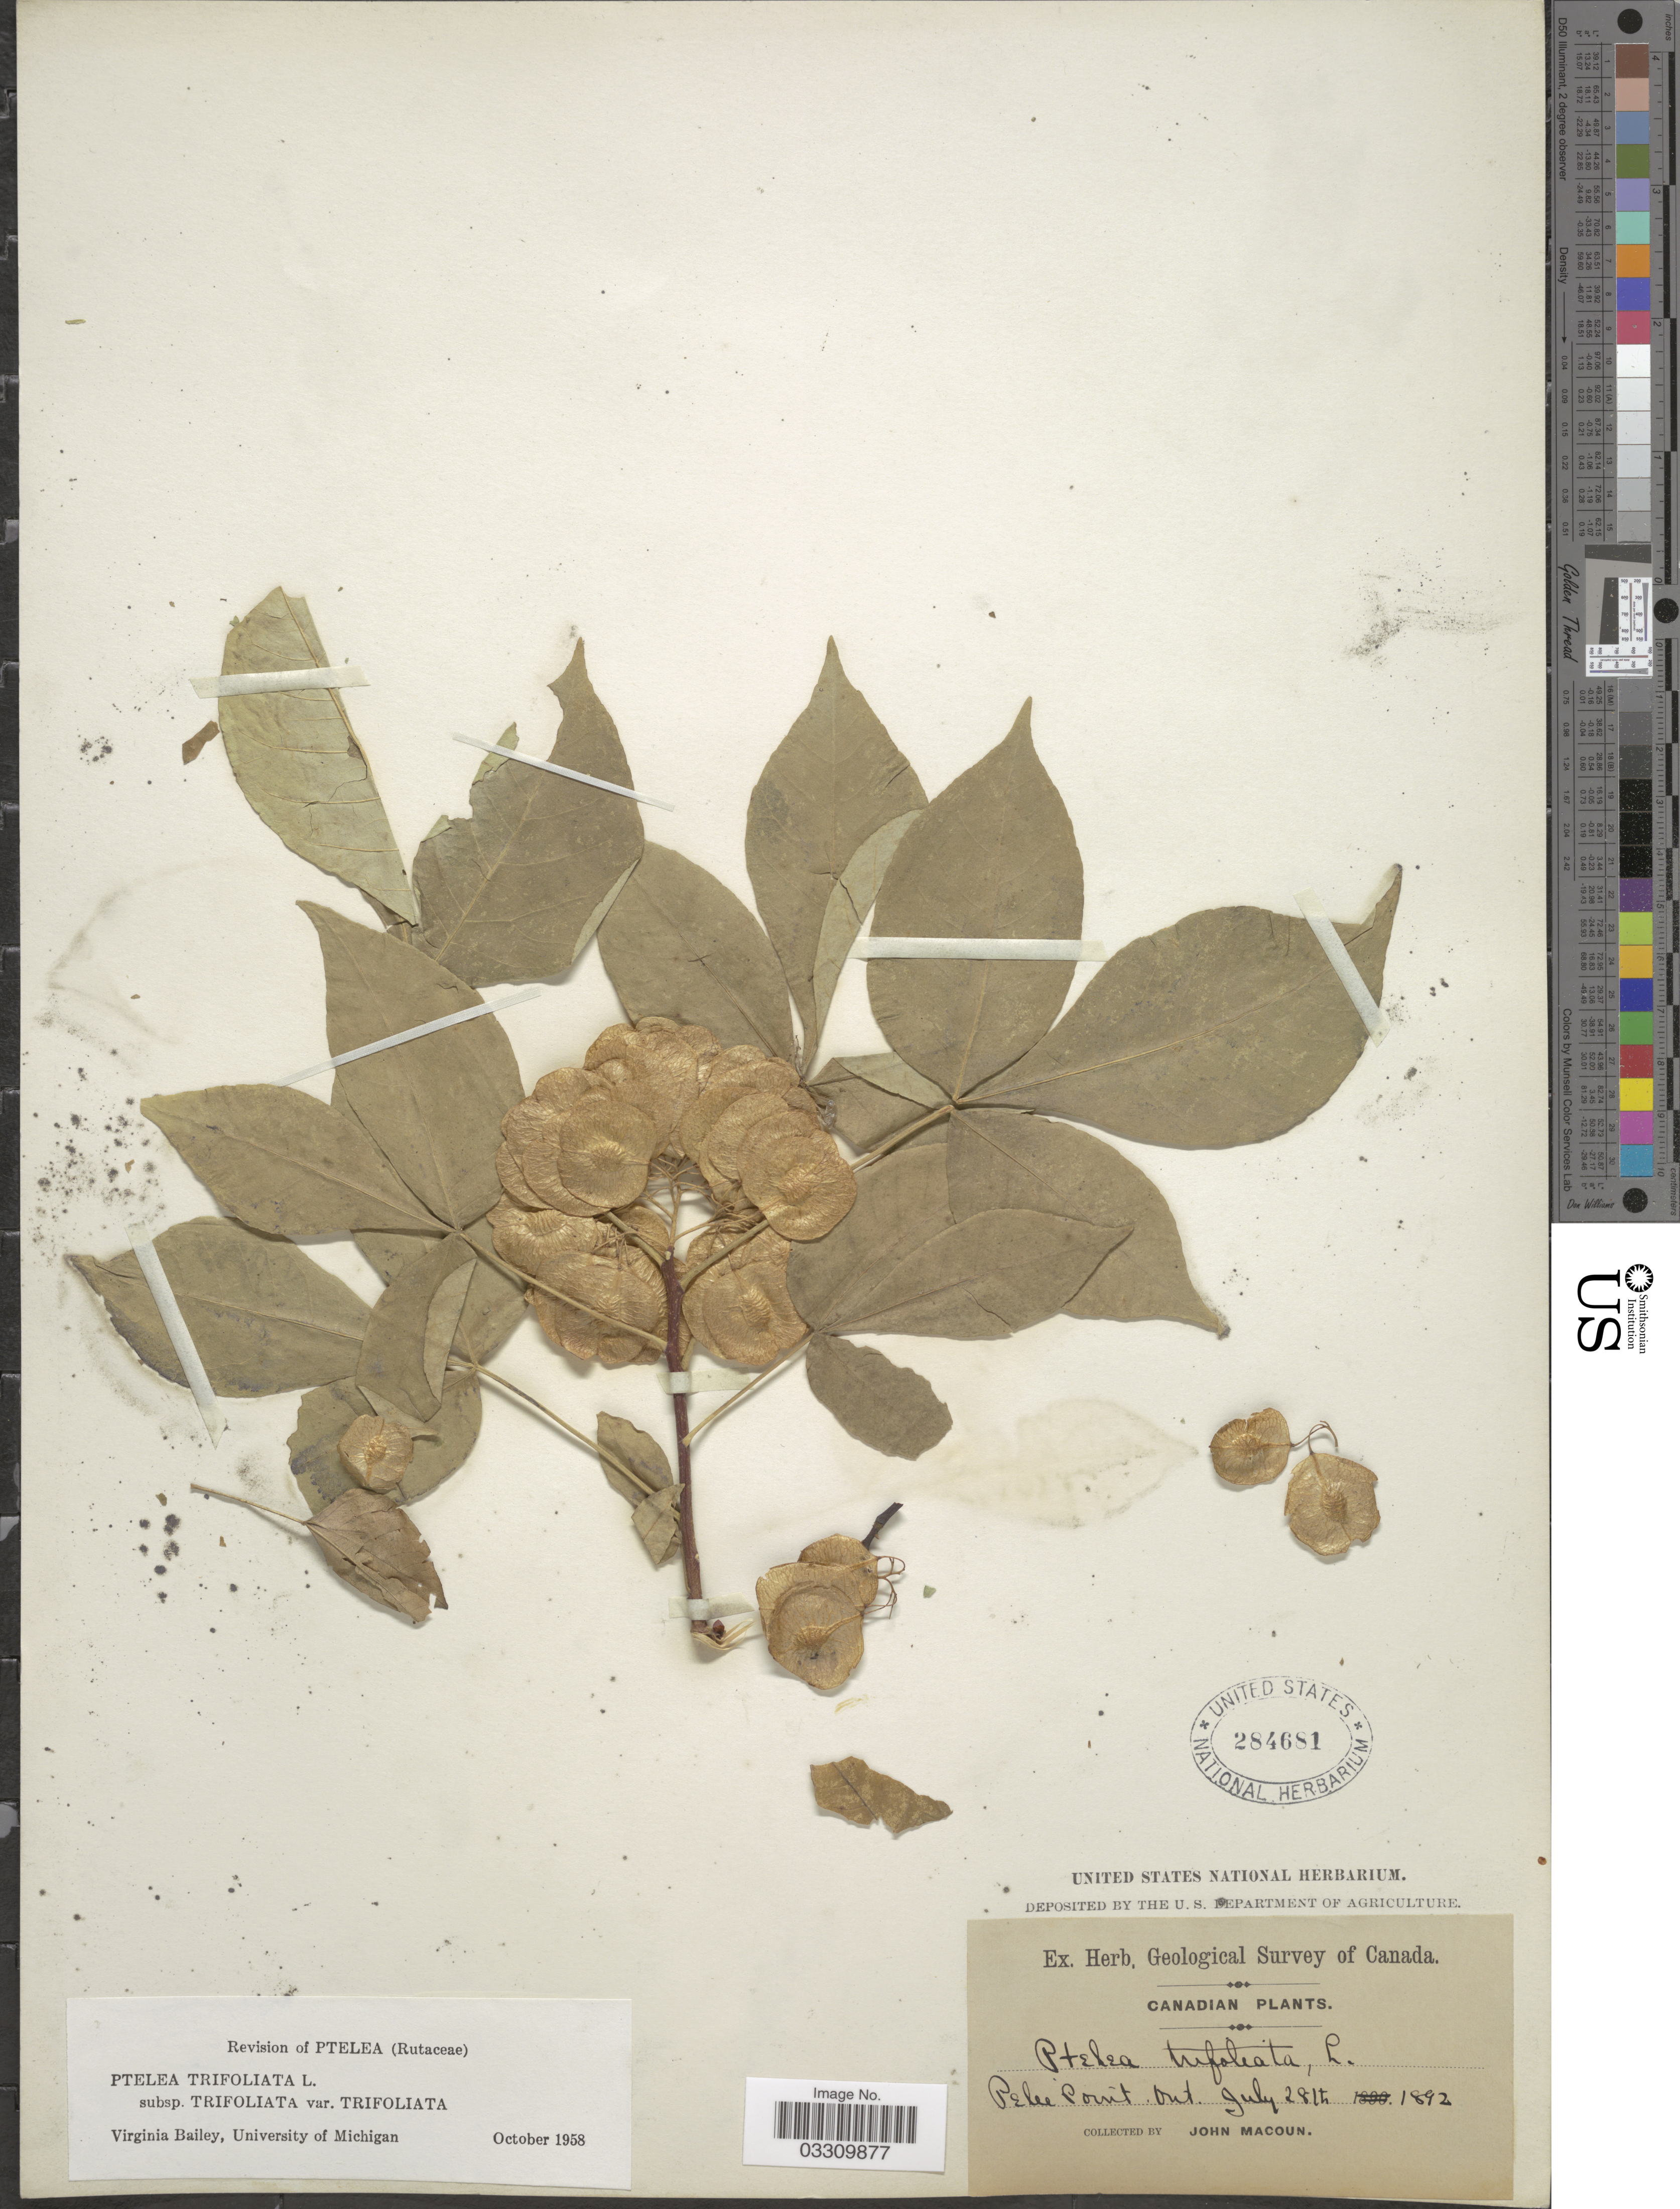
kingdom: Plantae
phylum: Tracheophyta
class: Magnoliopsida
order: Sapindales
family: Rutaceae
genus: Ptelea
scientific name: Ptelea trifoliata var. trifoliata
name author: L.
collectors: J. Macoun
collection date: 1892-07-28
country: Canada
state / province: Ontario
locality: Pelee Point.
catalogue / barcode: US 284681